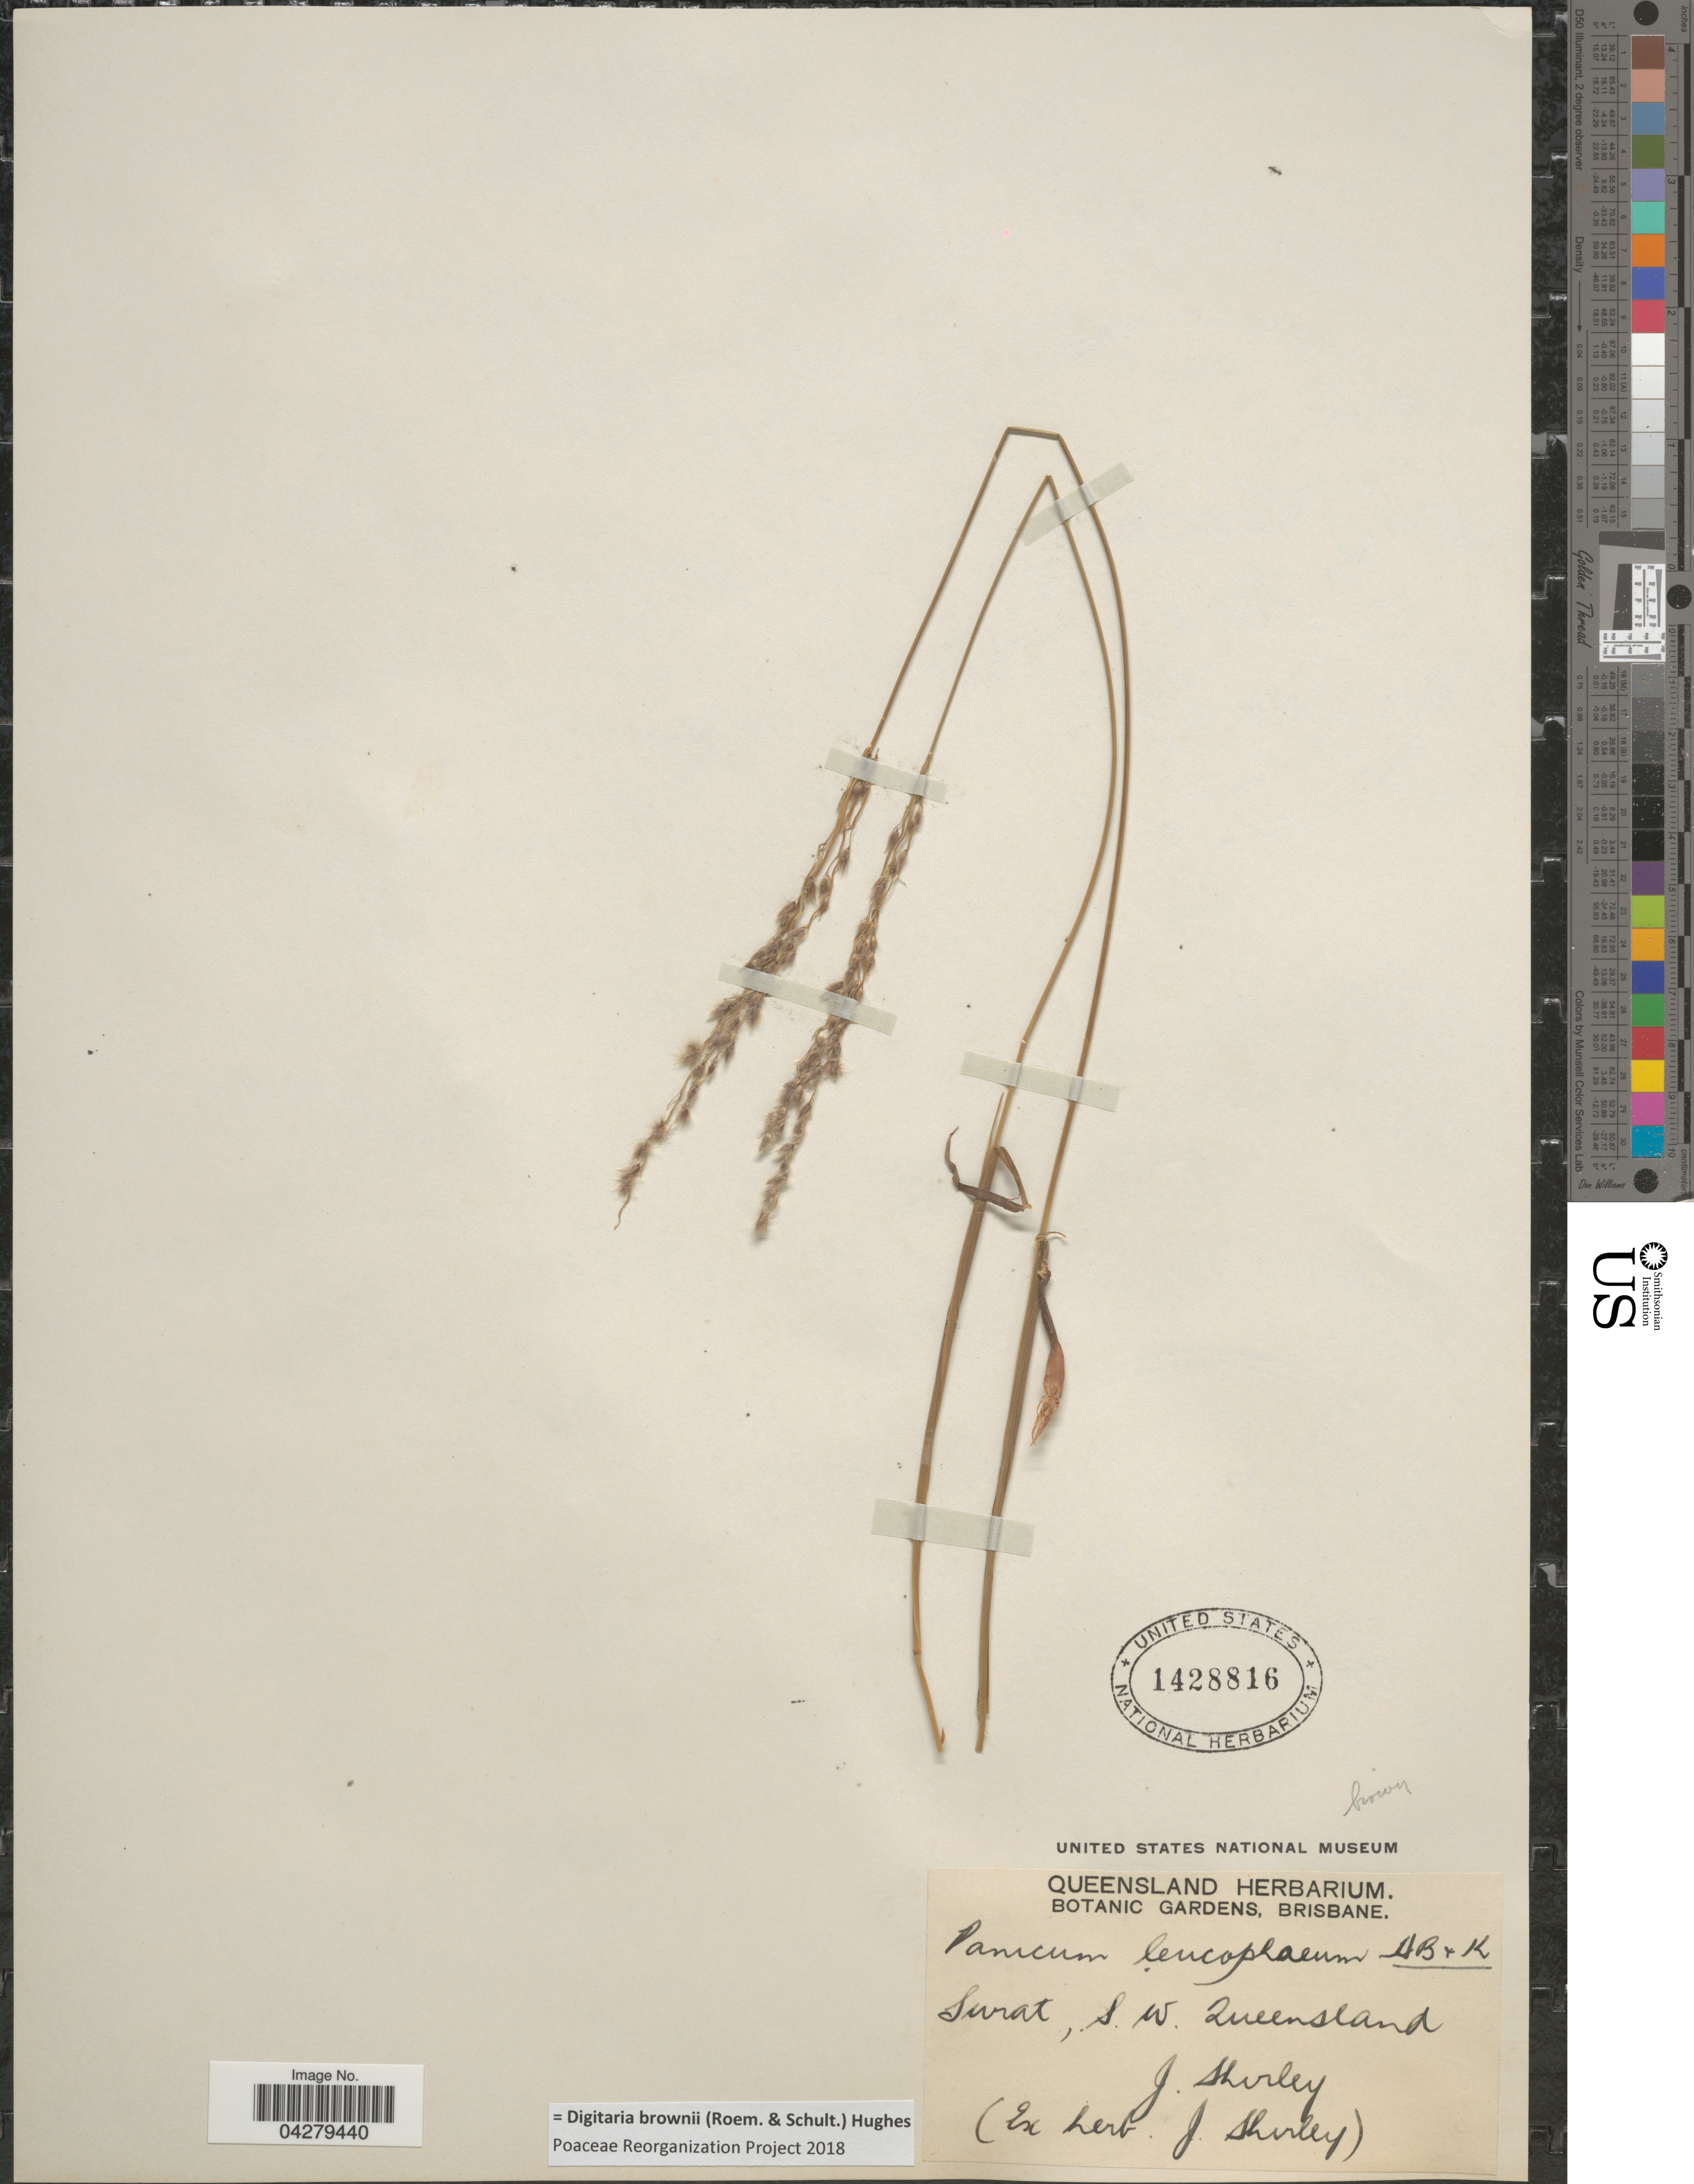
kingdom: Plantae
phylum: Tracheophyta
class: Liliopsida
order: Poales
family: Poaceae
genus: Digitaria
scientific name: Digitaria brownii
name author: (Roem. & Schult.) Hughes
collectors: J. Shirley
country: Australia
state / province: Queensland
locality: Surat, S. W. Queensland.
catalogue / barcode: US 1428816